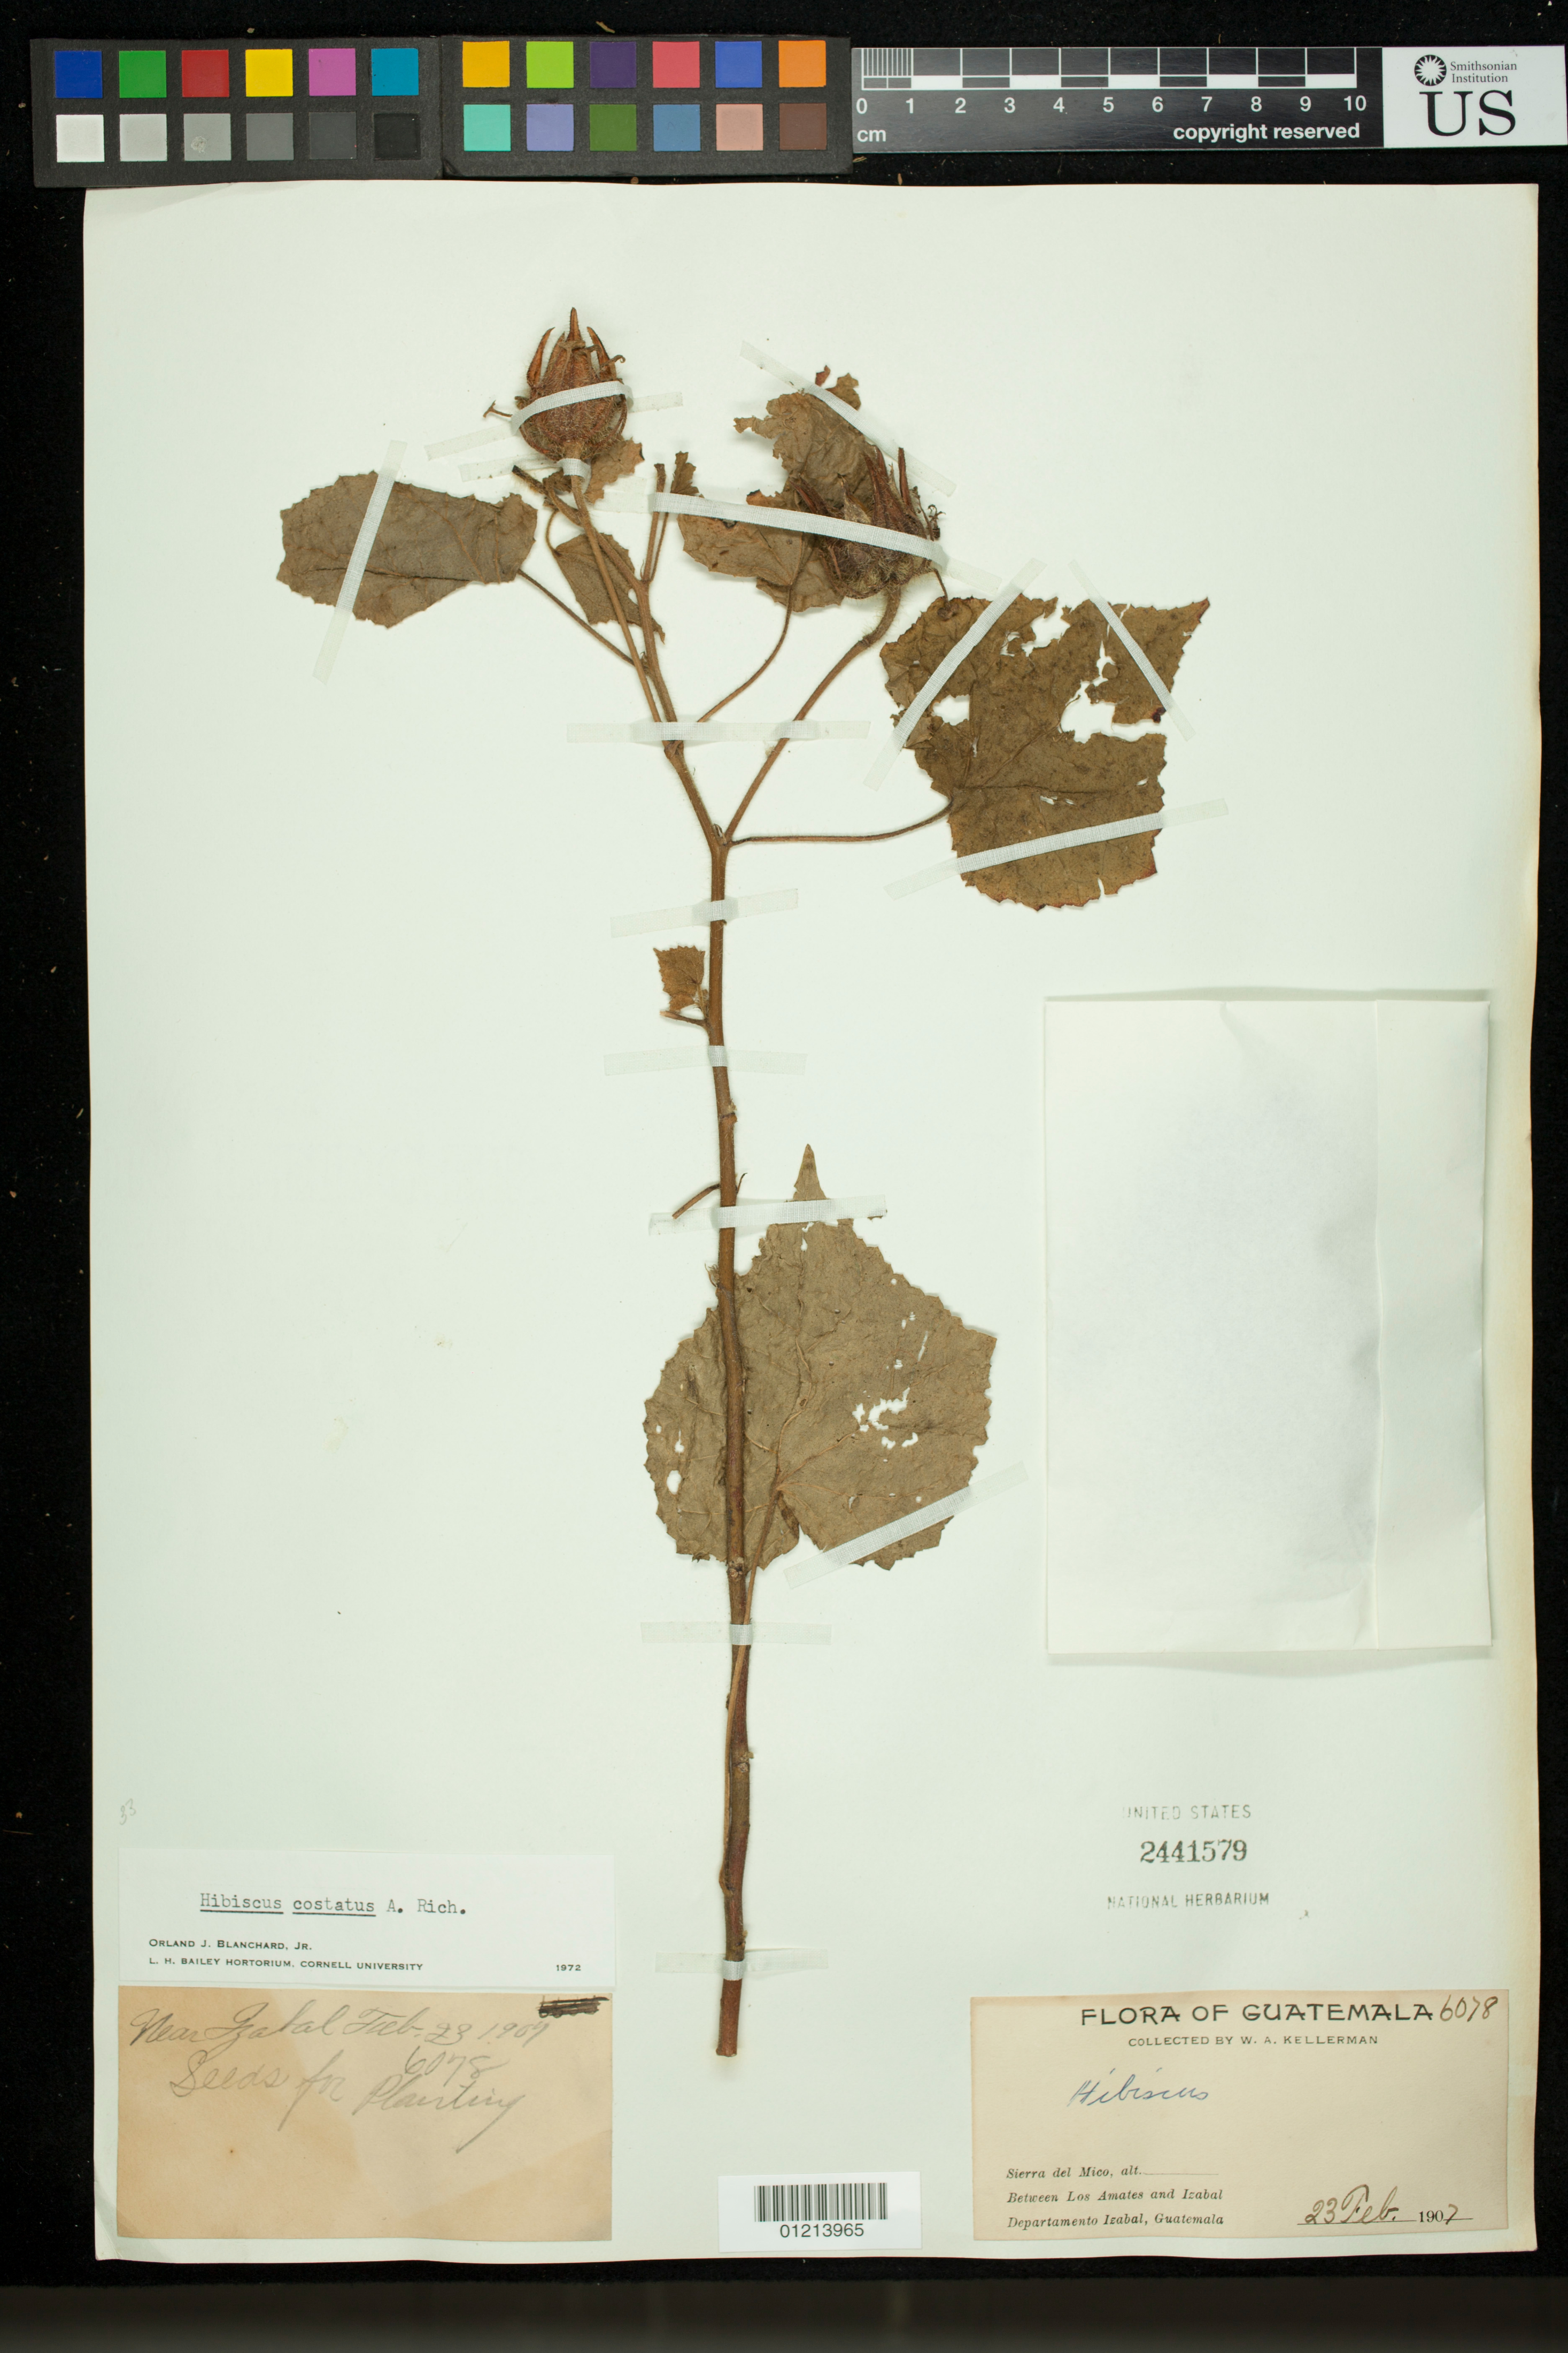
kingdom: Plantae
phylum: Tracheophyta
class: Magnoliopsida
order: Malvales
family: Malvaceae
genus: Sabdariffa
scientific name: Sabdariffa costata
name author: (A. Rich.) M.M. Hanes & R.L. Barrett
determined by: Dorr, Laurence J., Curator (BOT), Smithsonian Institution - National Museum of Natural History (UNITED STATES)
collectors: W. A. Kellerman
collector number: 6078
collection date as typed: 23 Feb 1907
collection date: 1907-02-23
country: Guatemala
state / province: Izabal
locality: Sierra del Mico. Between Los Amates and Izabal. Departamento Izabal.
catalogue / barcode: US 2441579